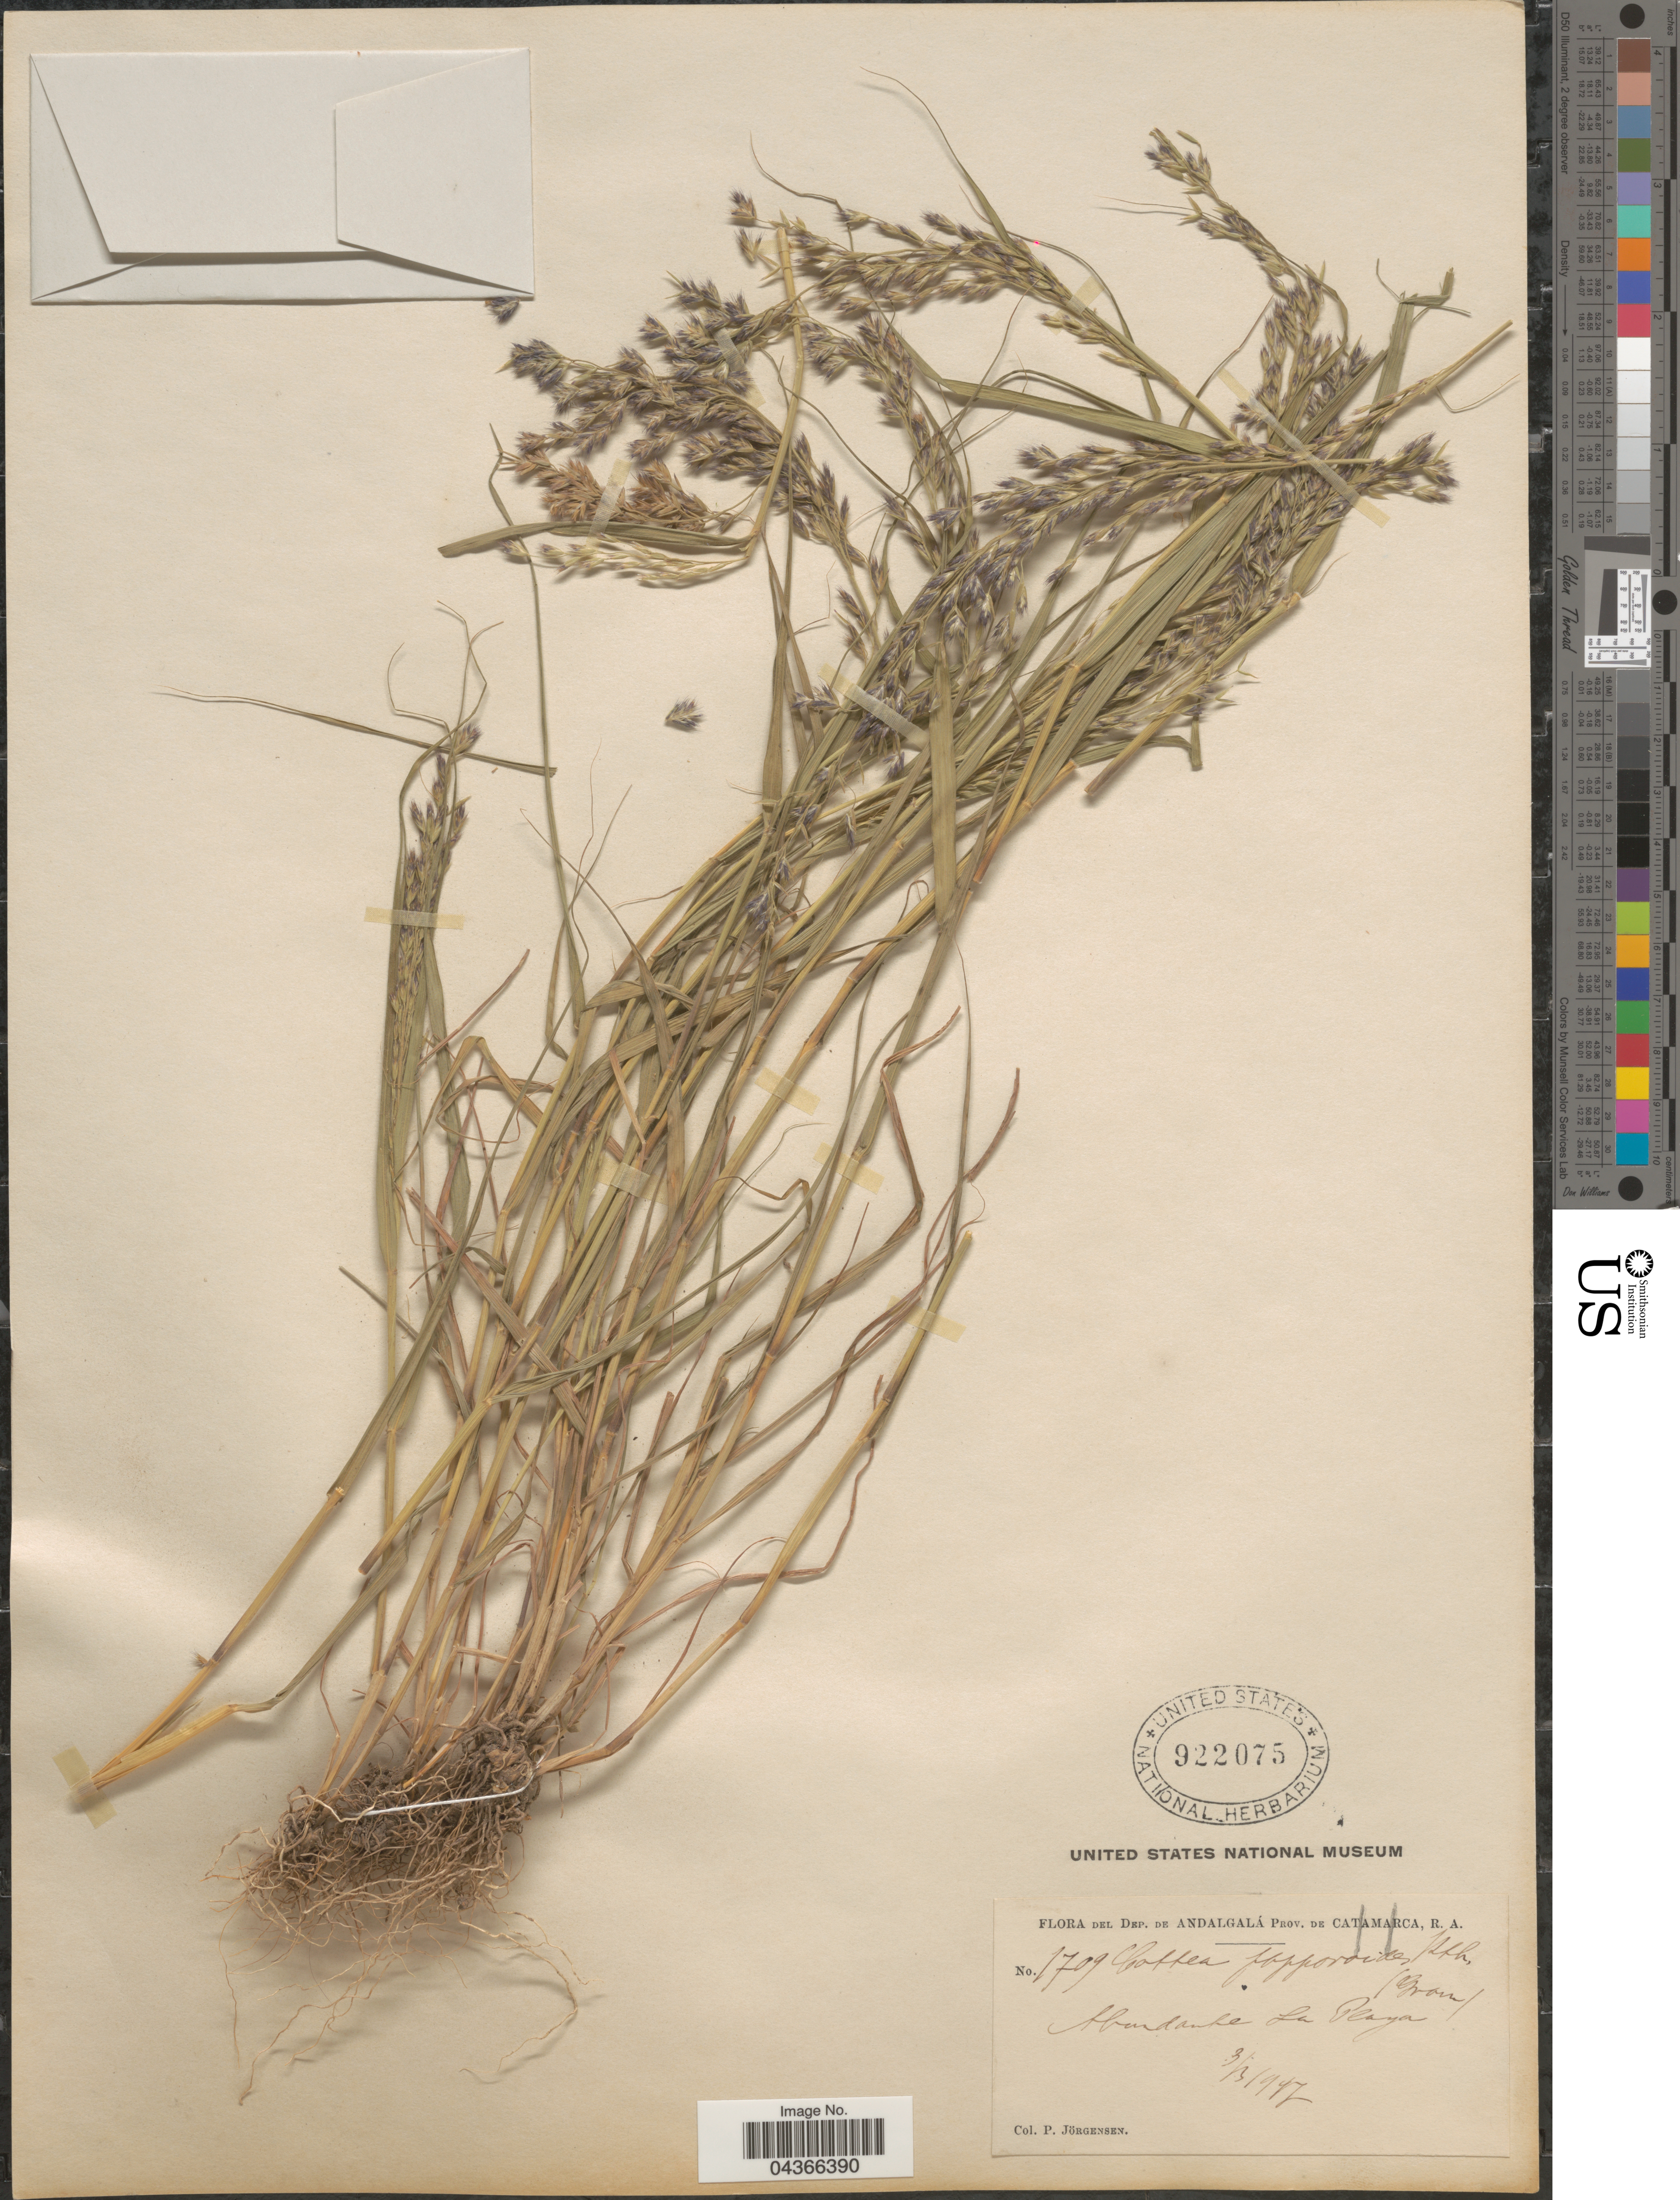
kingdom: Plantae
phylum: Tracheophyta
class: Liliopsida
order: Poales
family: Poaceae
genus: Cottea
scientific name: Cottea pappophoroides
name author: Kunth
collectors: P. Jörgensen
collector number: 1709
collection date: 1947-03-03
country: Argentina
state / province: Catamarca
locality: Dep. de Andalgalá. Abundante La Playa.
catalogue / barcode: US 922075